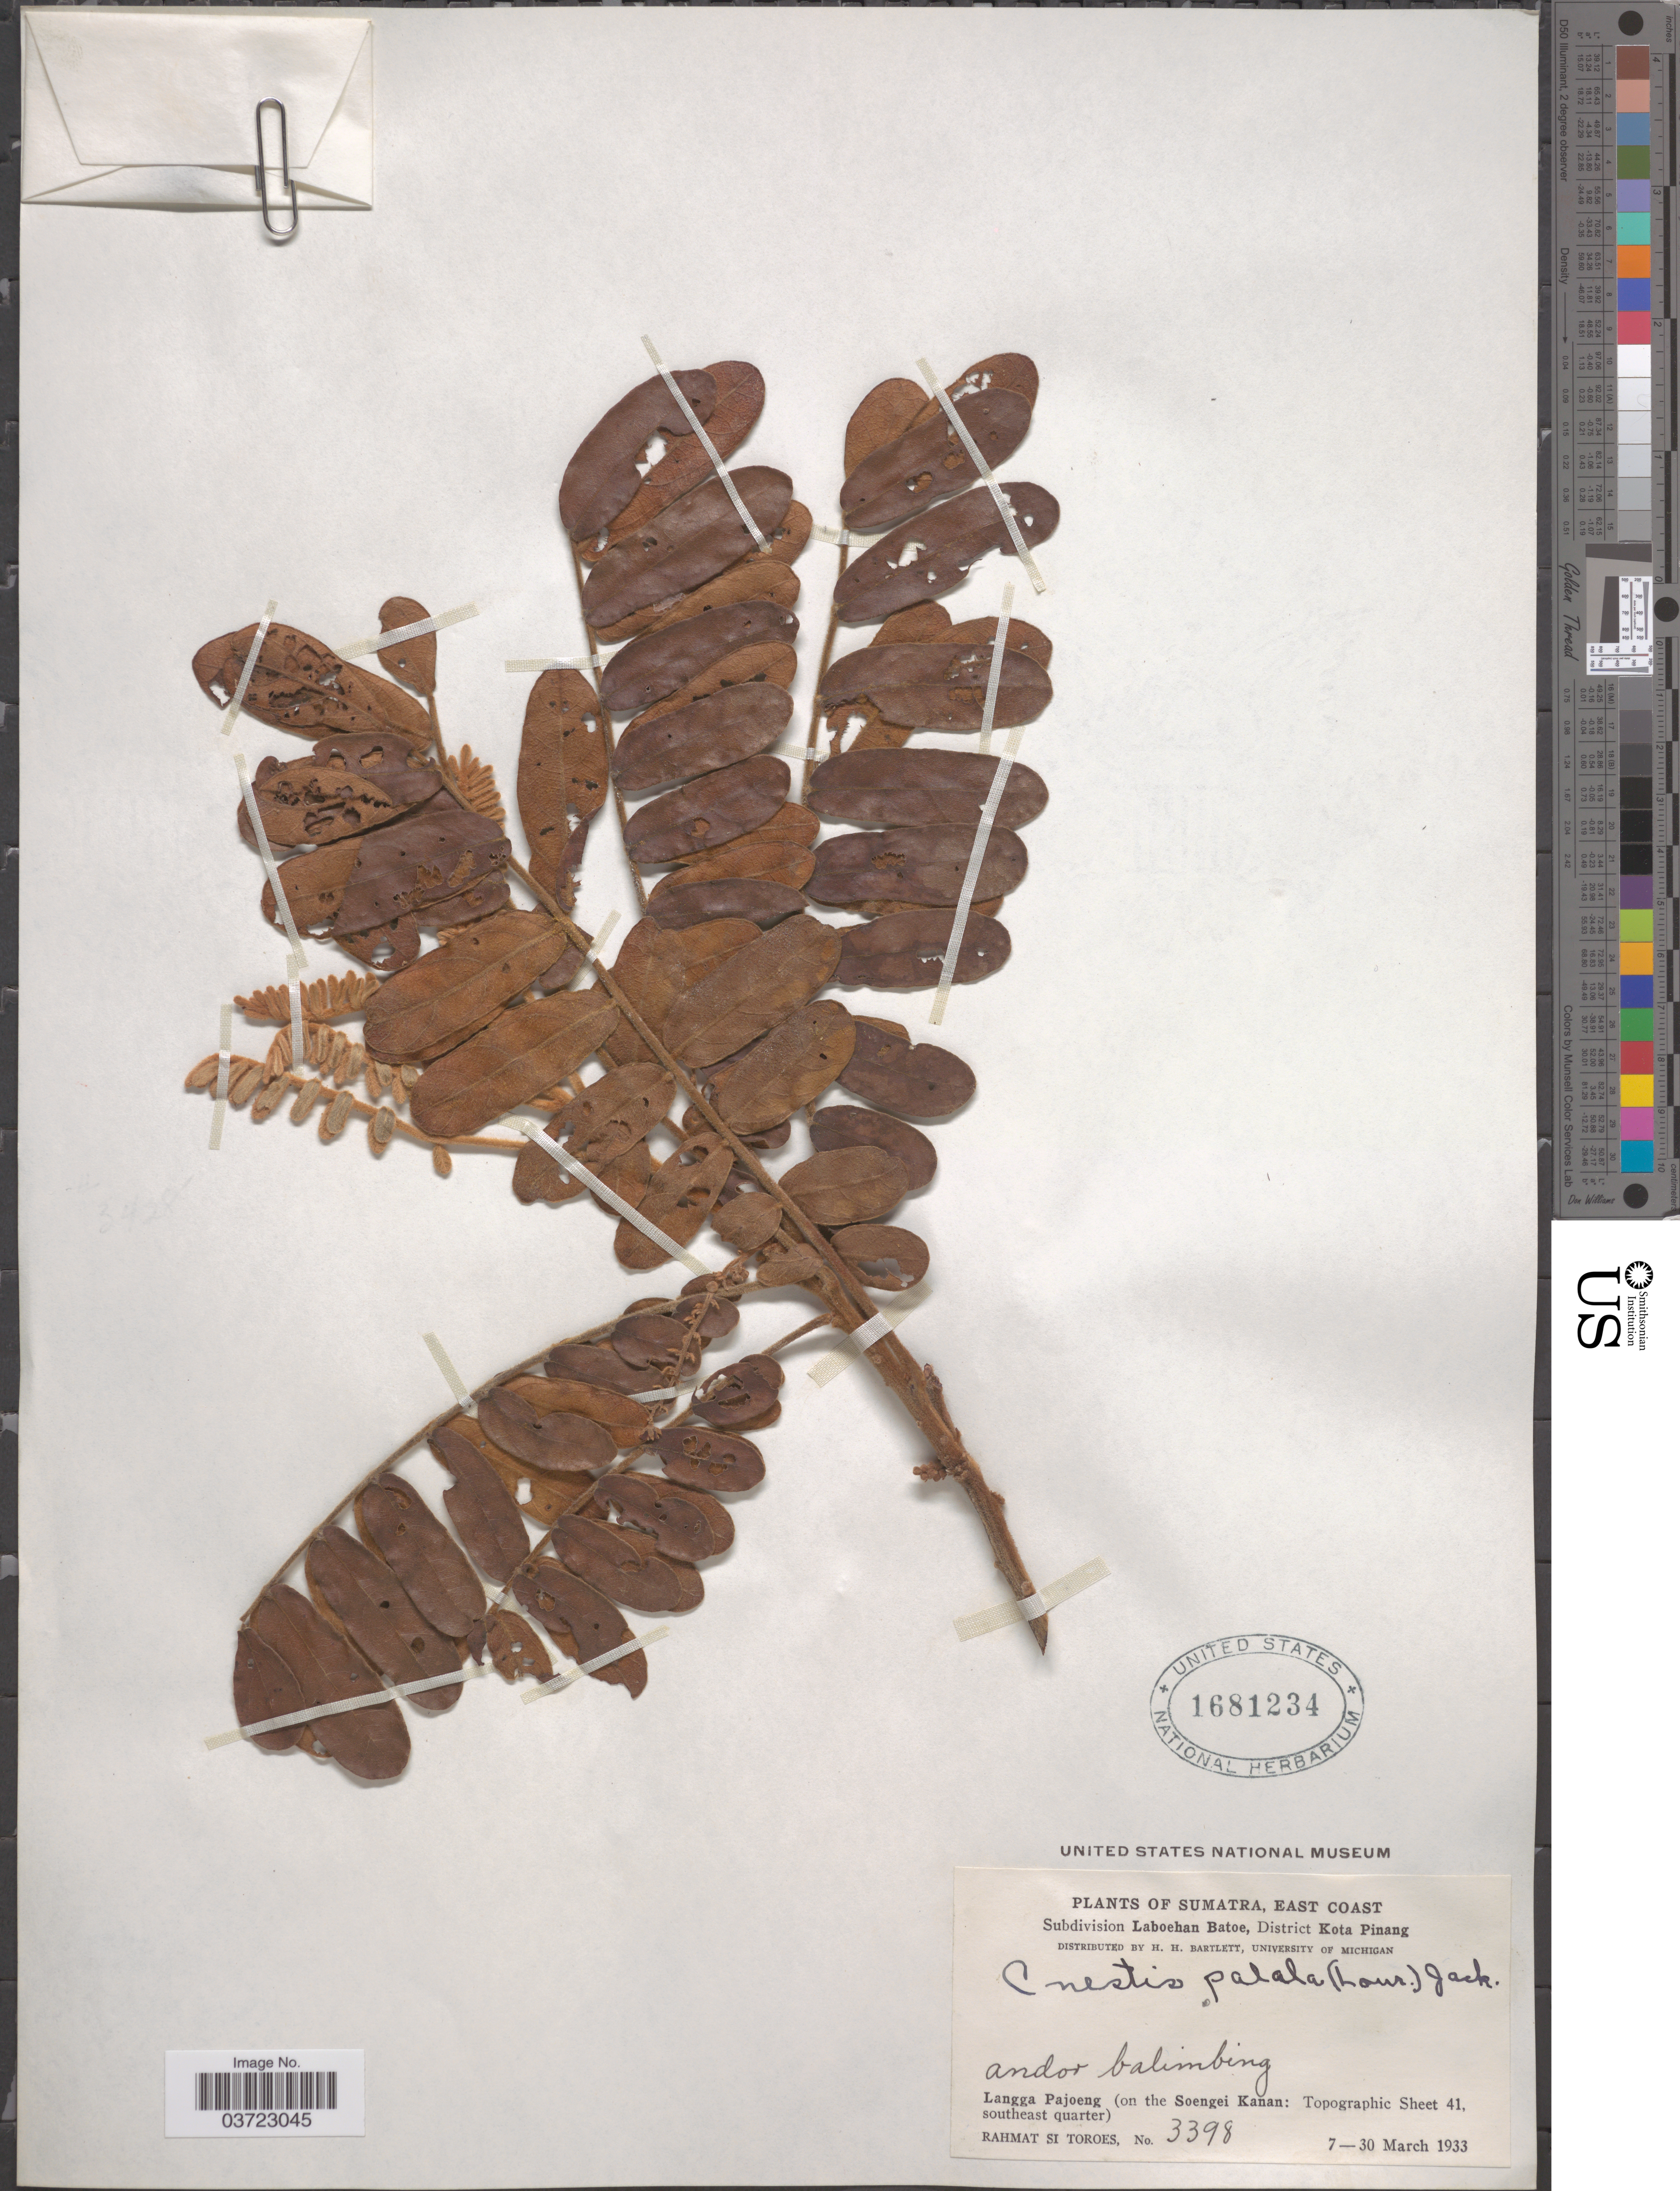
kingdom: Plantae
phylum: Tracheophyta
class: Magnoliopsida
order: Oxalidales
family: Connaraceae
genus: Cnestis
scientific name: Cnestis palala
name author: (Lour.) Merr.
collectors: Rahmat Si Boeea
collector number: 3398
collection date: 1933-03-07/1933-03-30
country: Indonesia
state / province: Sumatra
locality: East Coast. Langga Pajoeng (on the Soengei Kanan: Topographic Sheet 41, southeast quarter).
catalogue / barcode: US 1681234